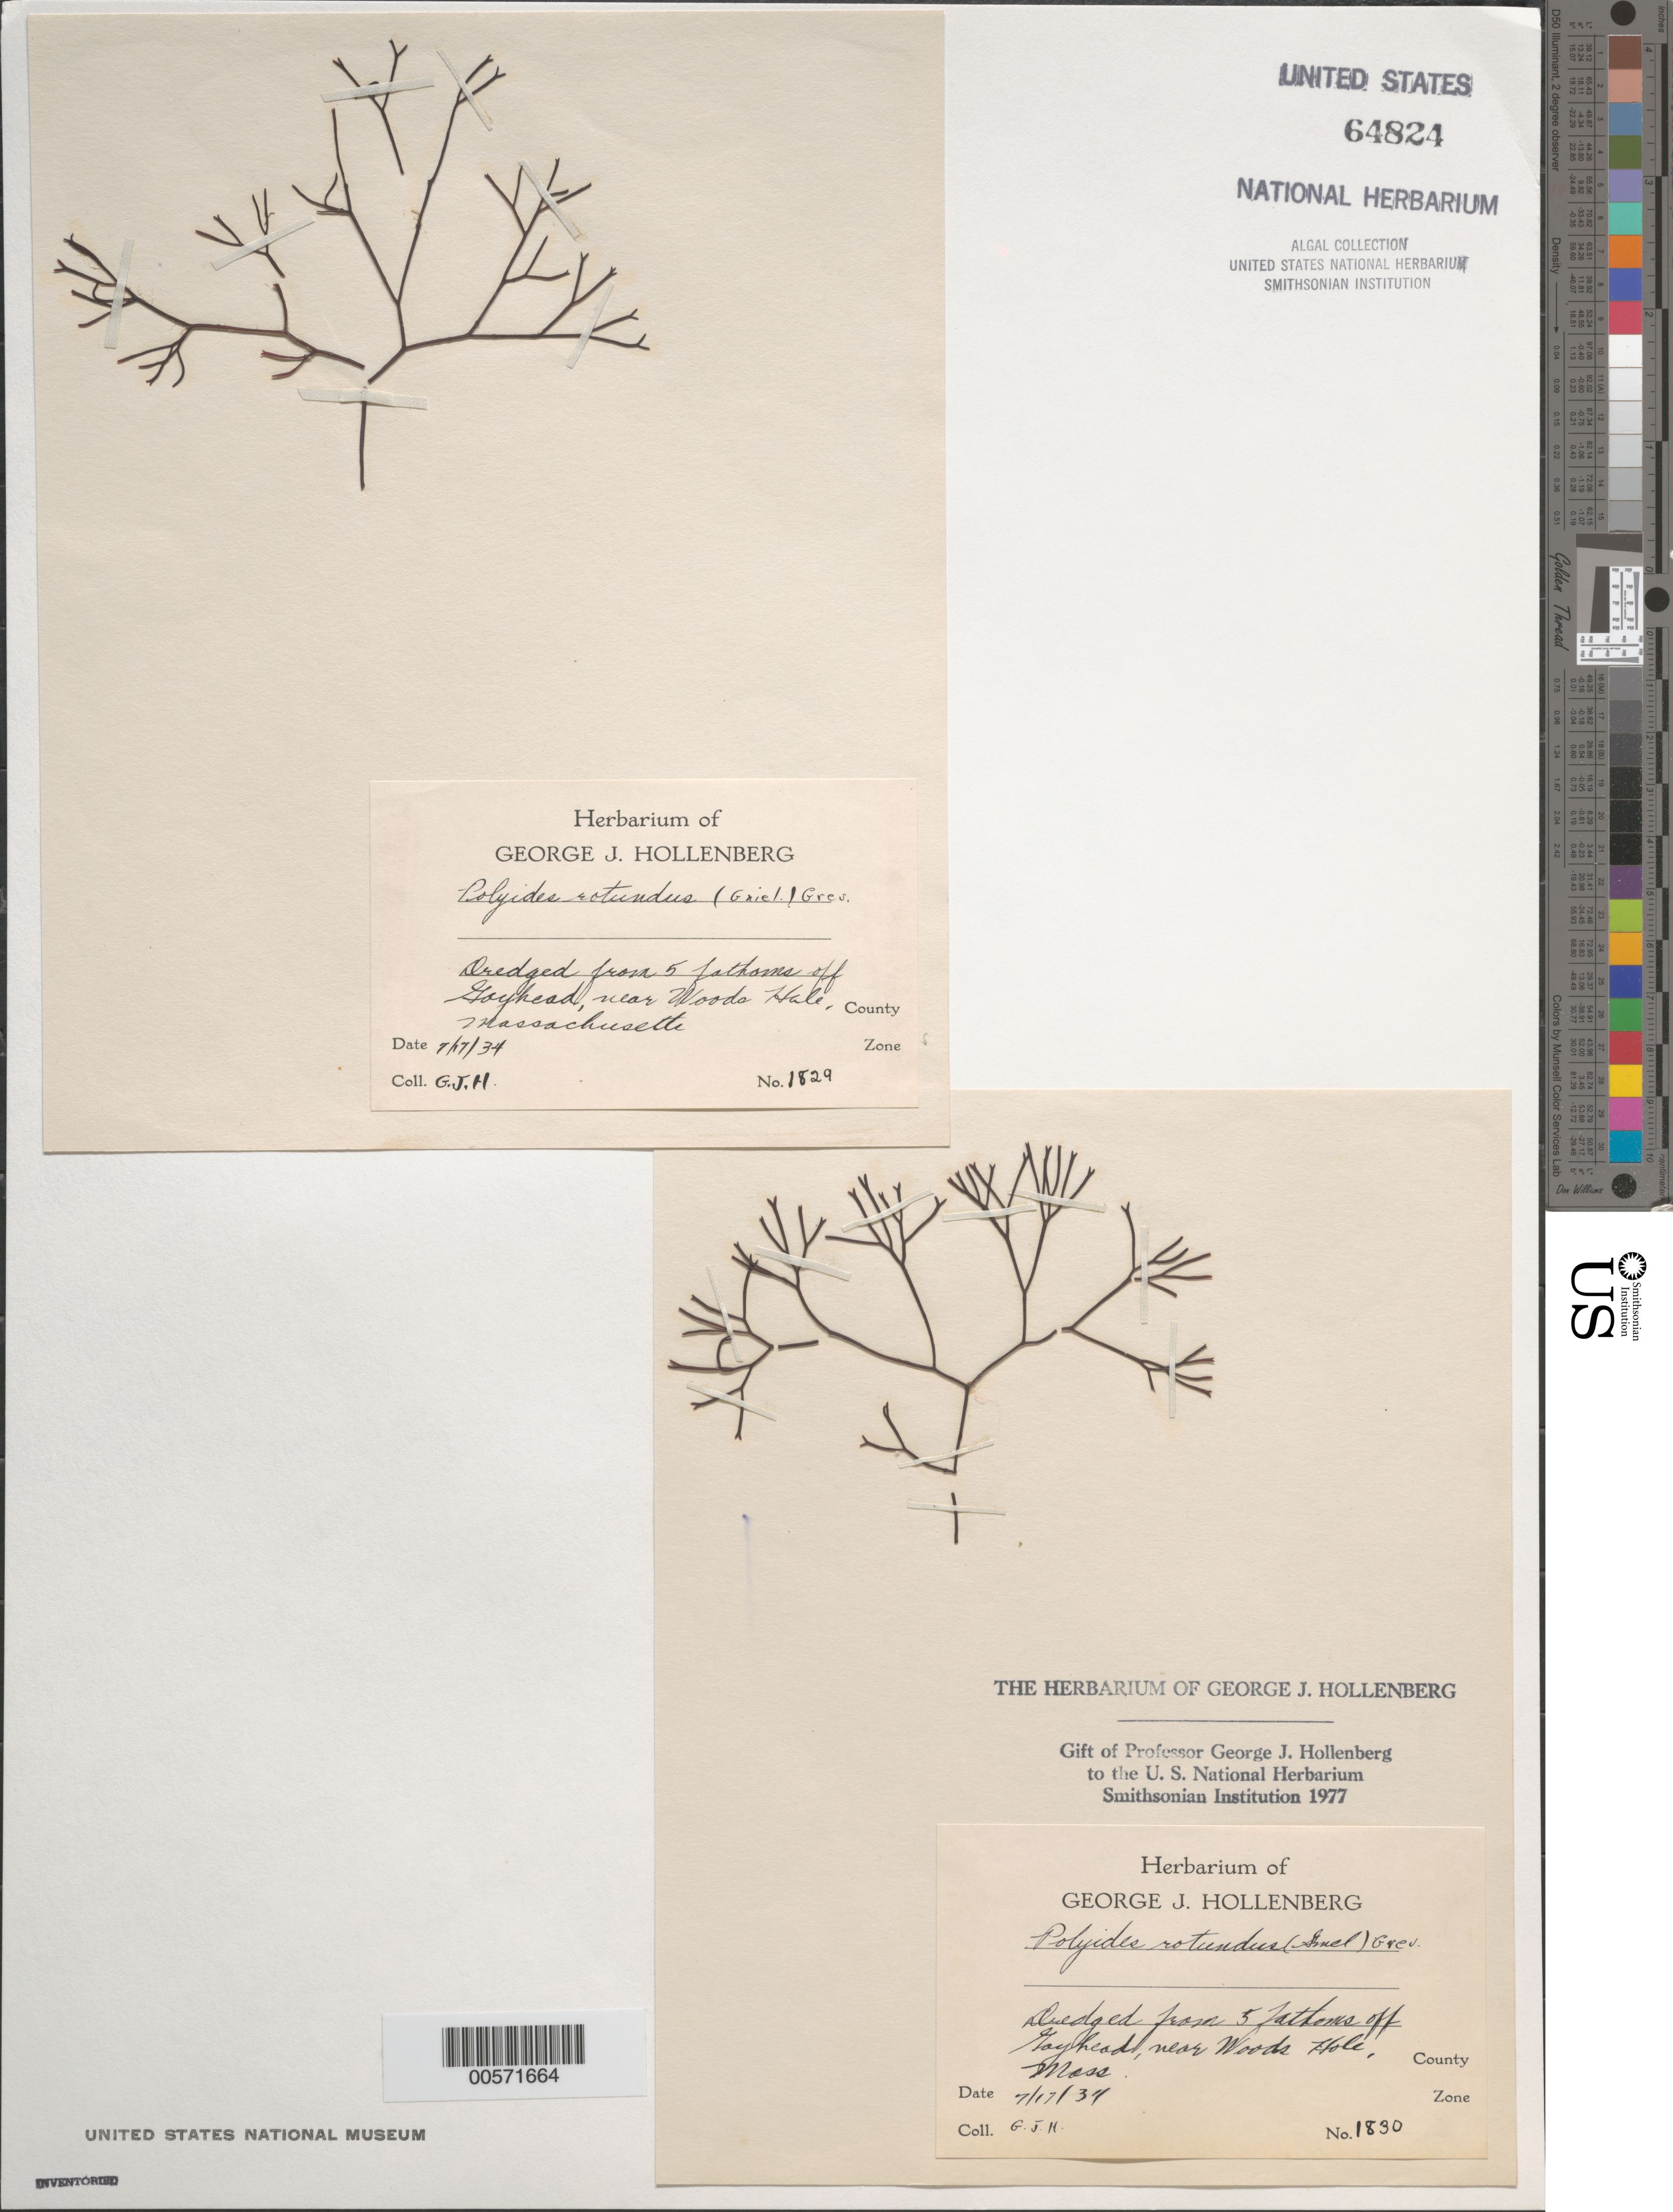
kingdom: Plantae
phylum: Rhodophyta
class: Florideophyceae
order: Gigartinales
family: Polyidaceae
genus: Polyides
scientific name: Polyides rotunda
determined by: Hollenberg, George J.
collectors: G. Hollenberg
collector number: GJH 1829 & GJH 1830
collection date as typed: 17 Jul 1934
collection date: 1934-07-17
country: United States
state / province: Massachusetts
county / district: Dukes County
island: Martha's Vineyard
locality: Off Gay Head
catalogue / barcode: US 64824